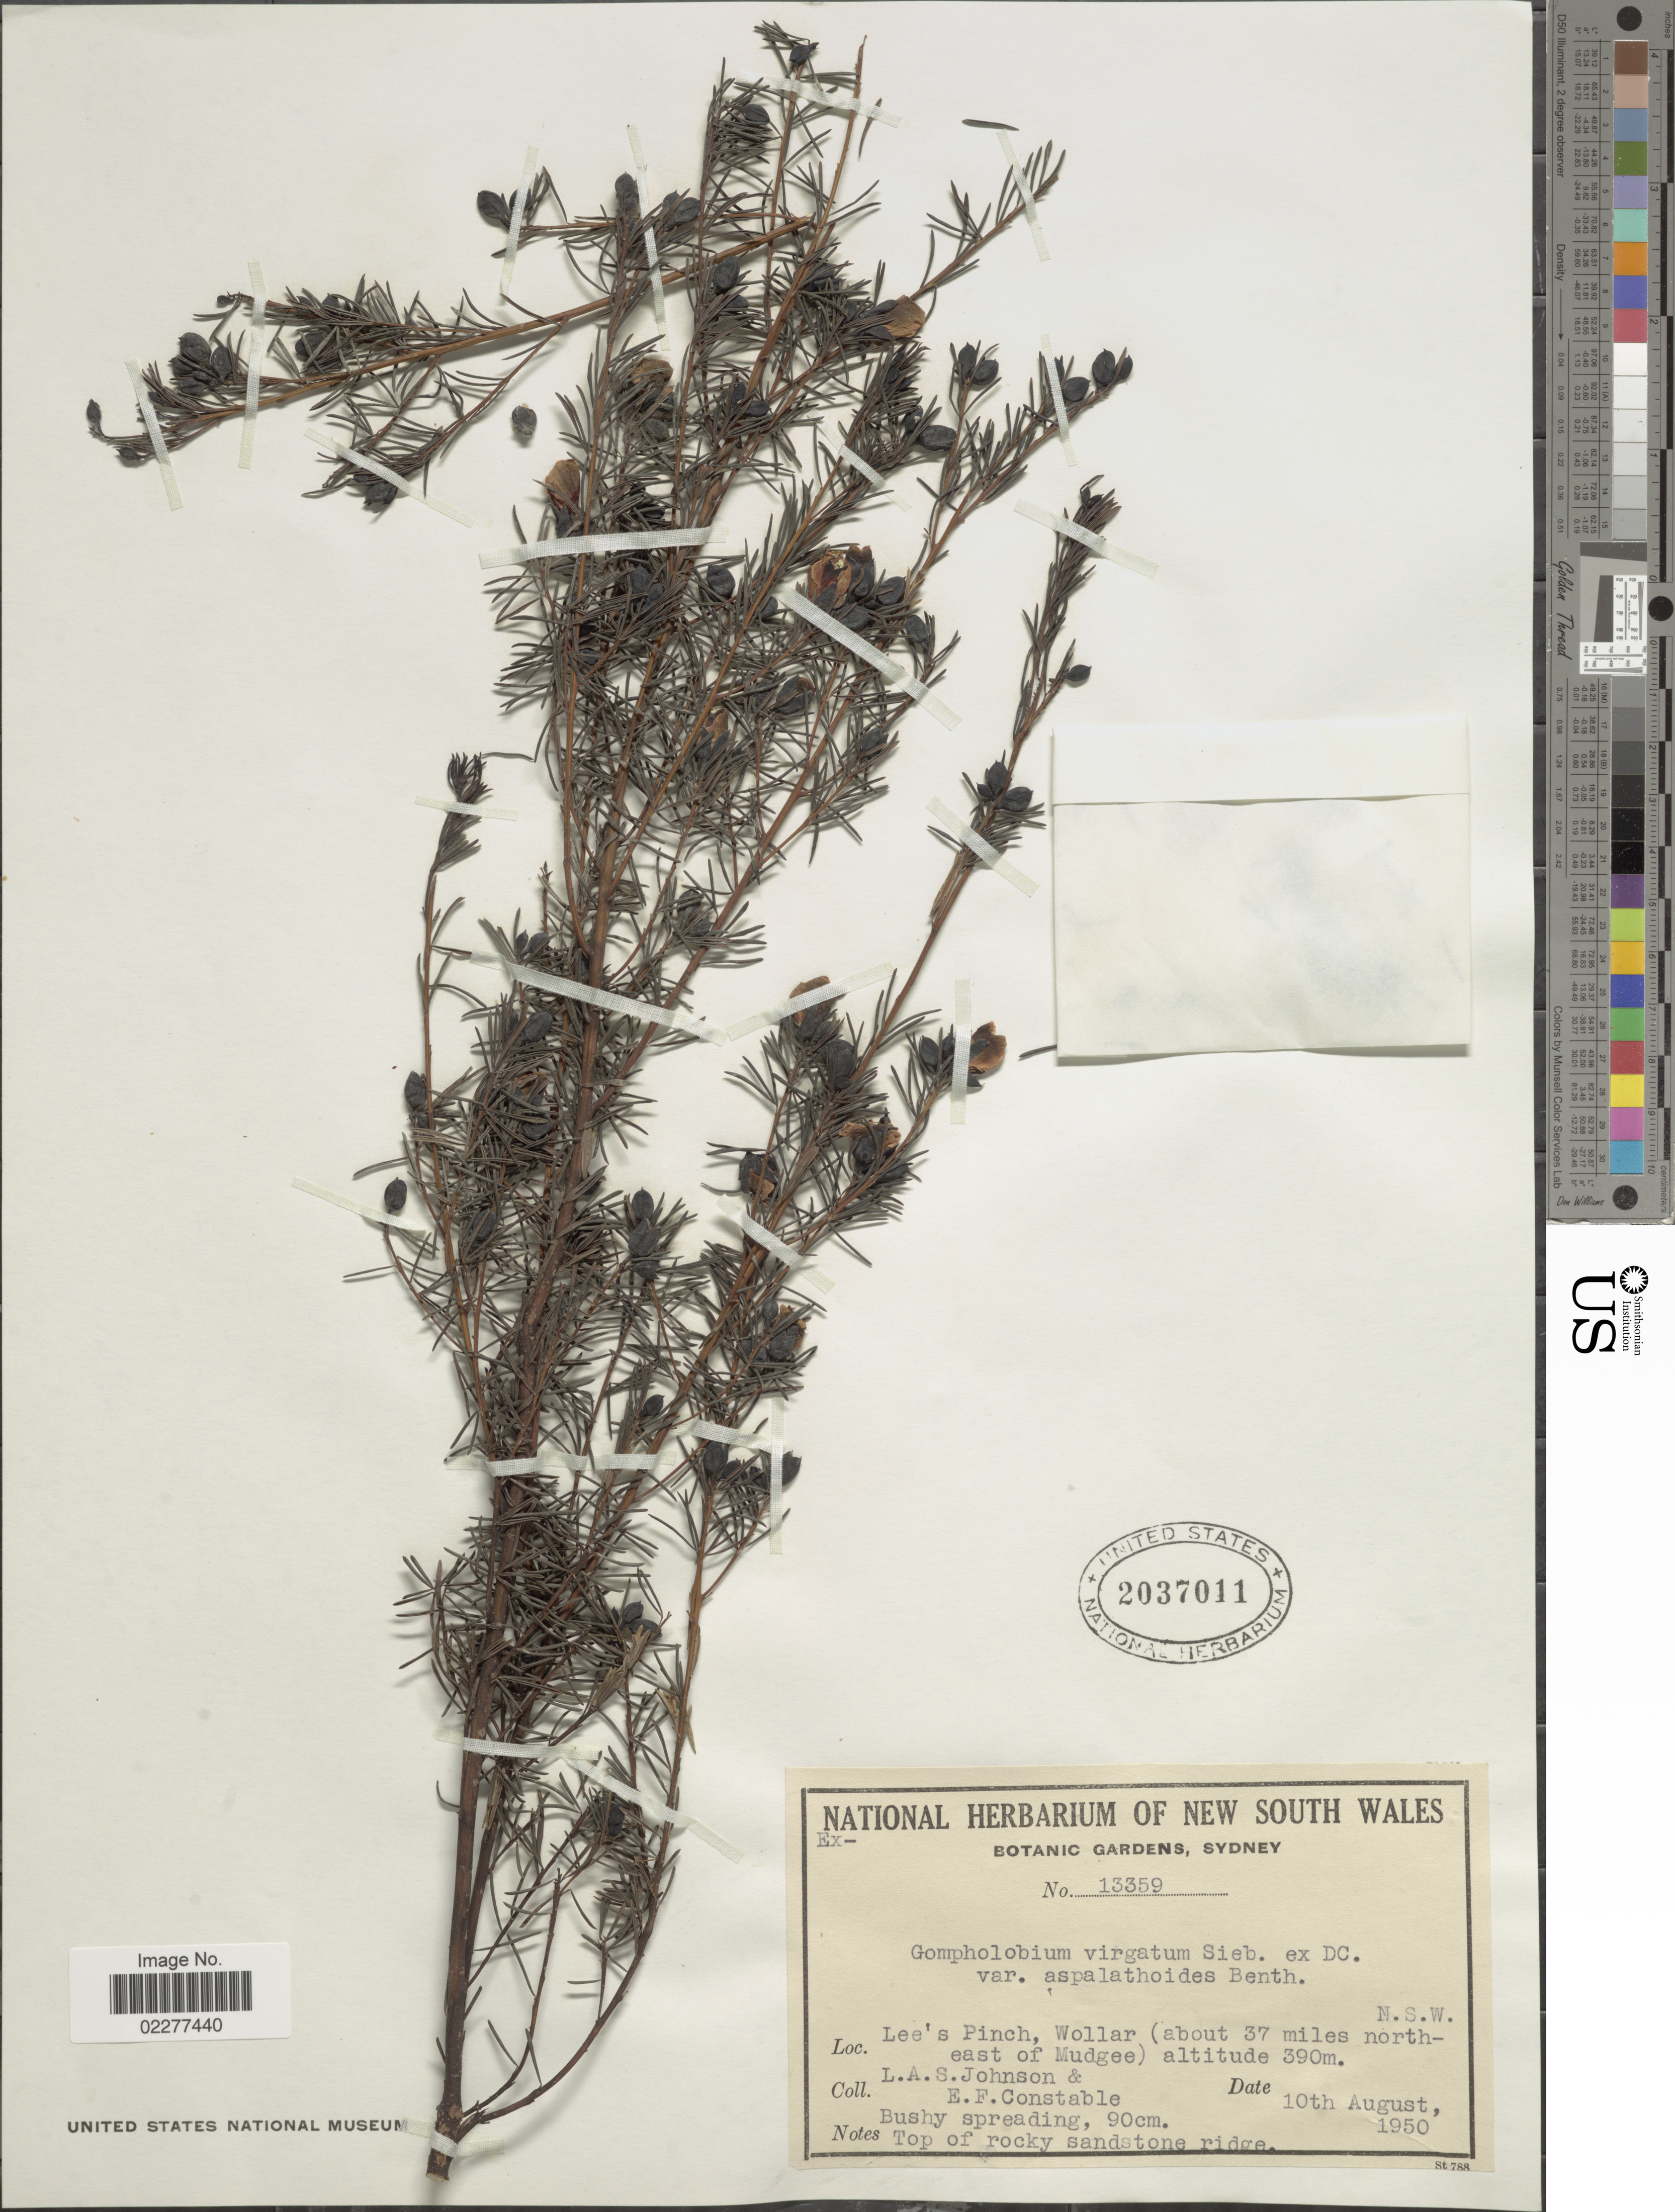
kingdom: Plantae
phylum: Tracheophyta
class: Magnoliopsida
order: Fabales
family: Fabaceae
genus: Gompholobium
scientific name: Gompholobium virgatum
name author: DC.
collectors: L. A. S. Johnson & E. F. Constable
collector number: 13359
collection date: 1950-08-10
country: Australia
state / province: New South Wales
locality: Lee's Pinch, Wollar (about 37 miles northeast of Mudgee), Top of rocky sandstone ridge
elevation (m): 390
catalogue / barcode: US 2037011